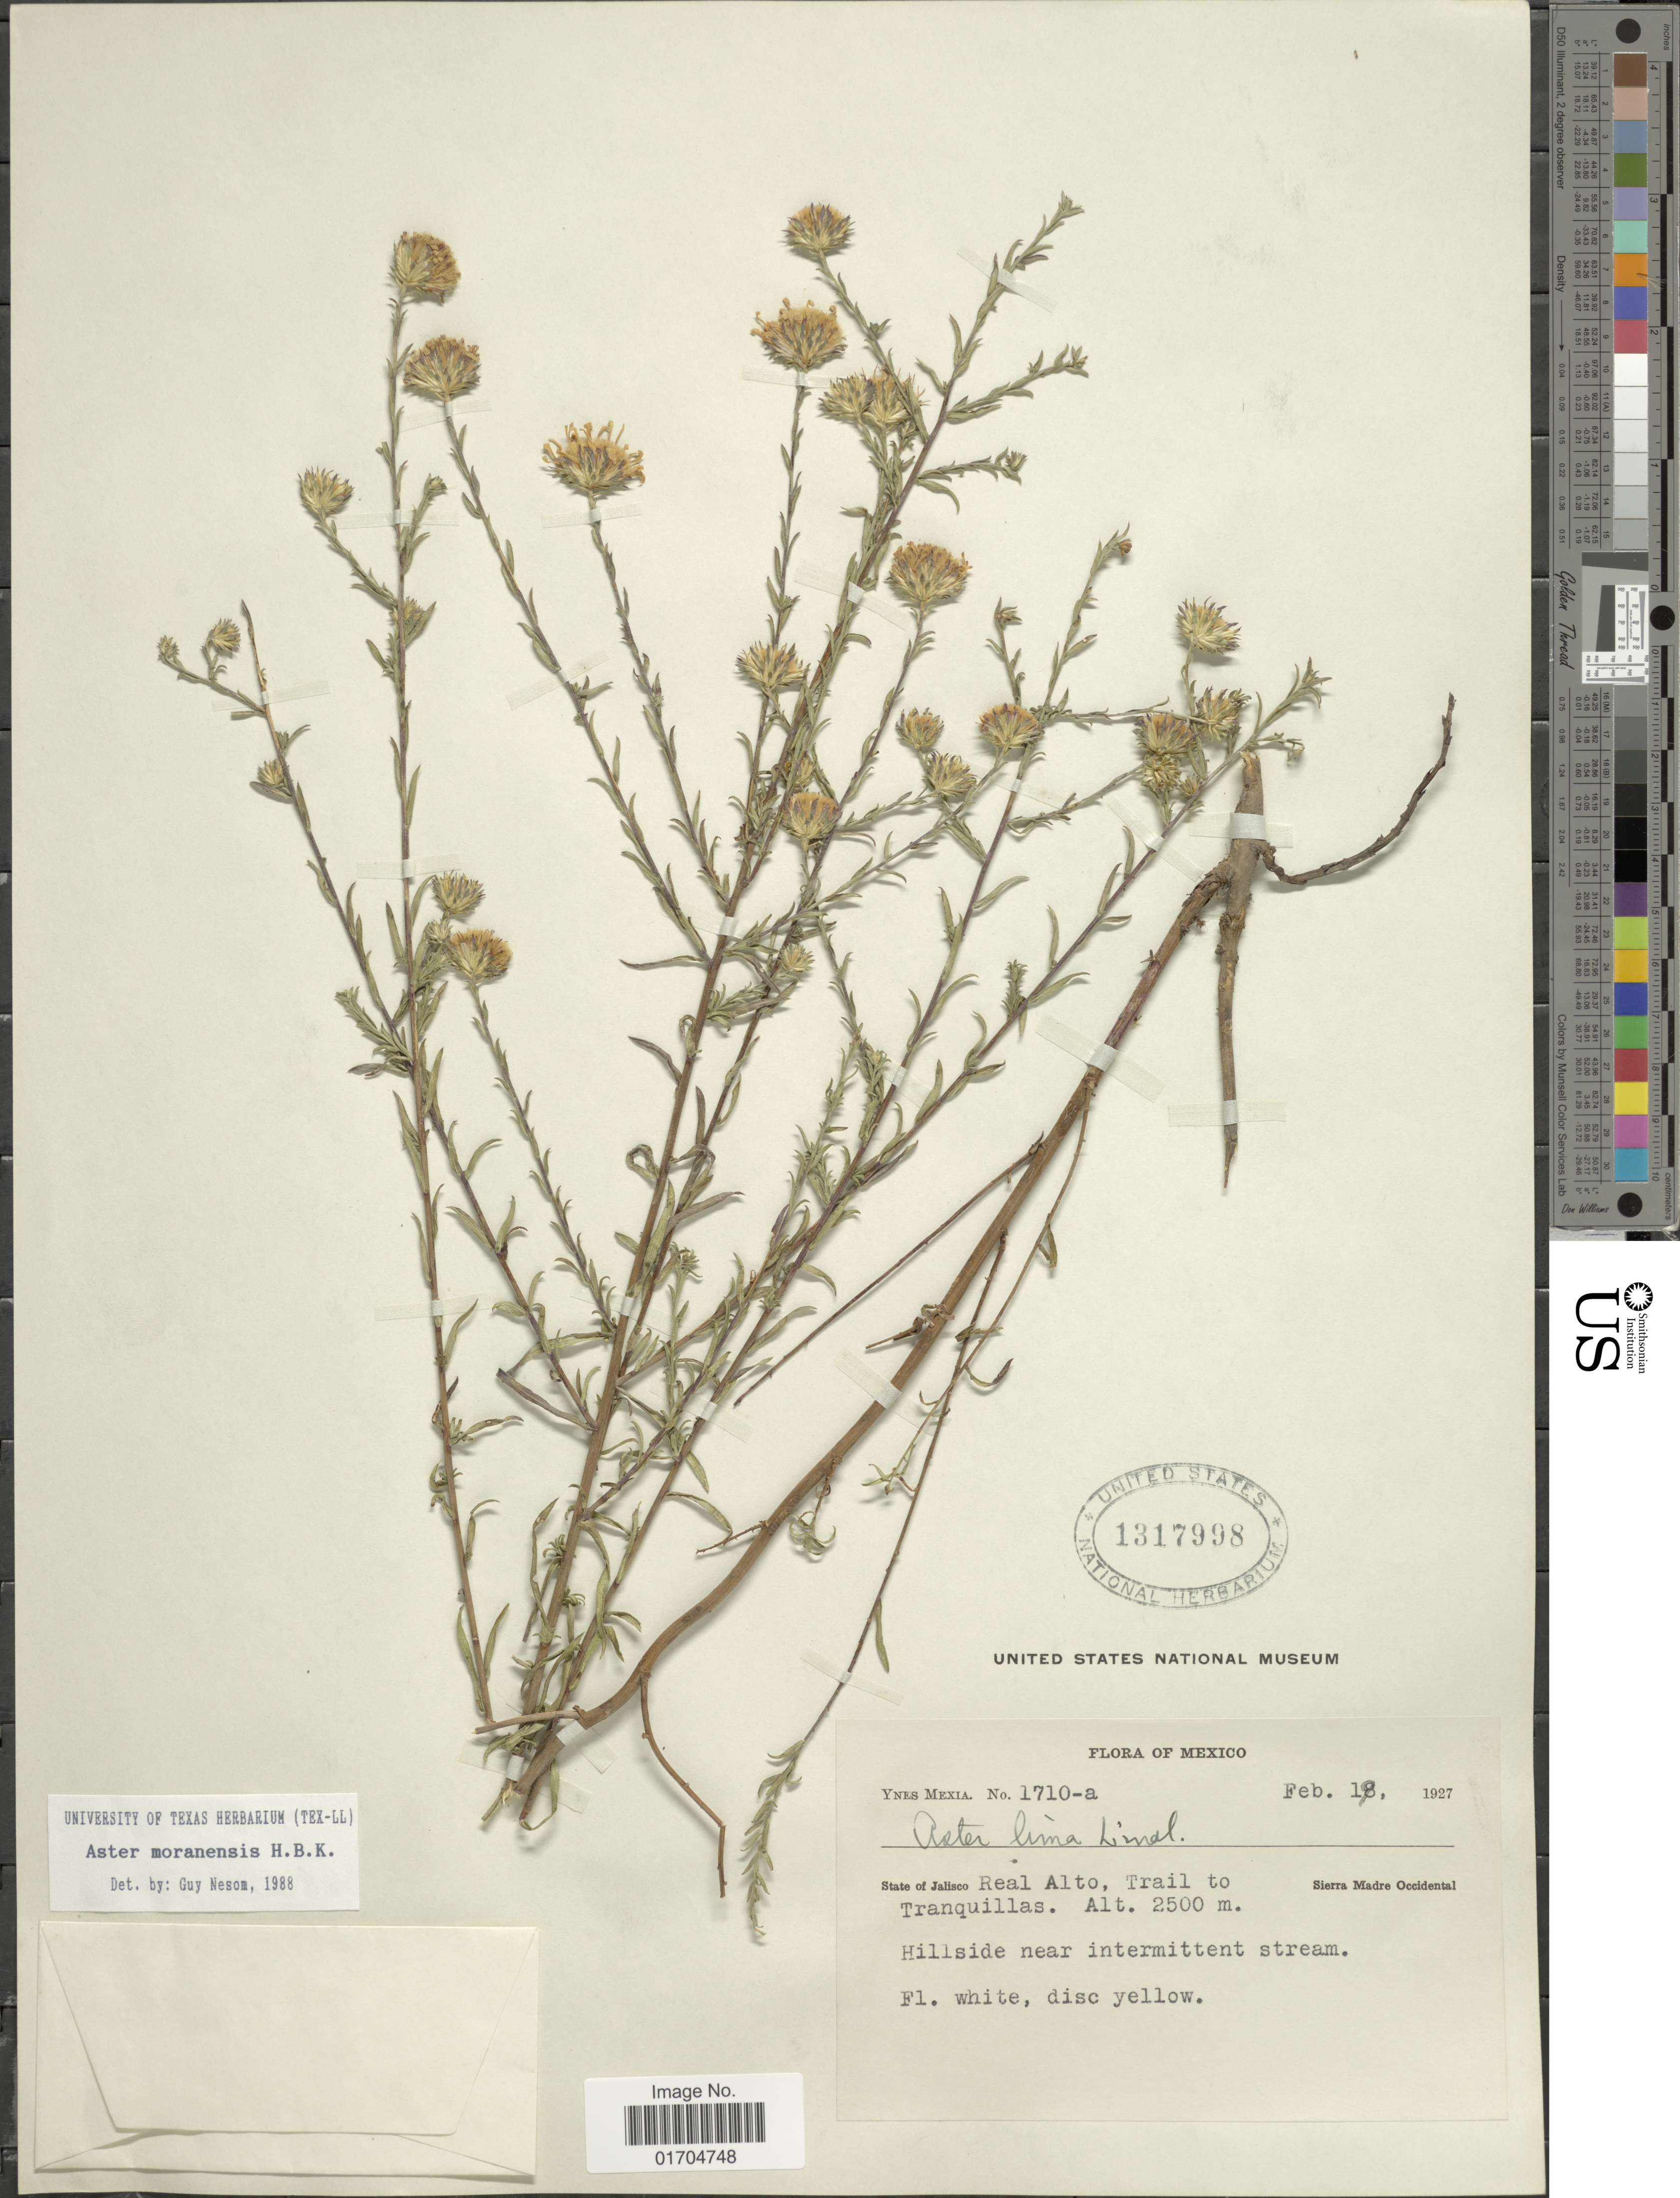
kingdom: Plantae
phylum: Tracheophyta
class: Magnoliopsida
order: Asterales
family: Asteraceae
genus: Symphyotrichum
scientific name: Symphyotrichum moranense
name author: (Kunth) G.L. Nesom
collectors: Y. Mexia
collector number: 1710-a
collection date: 1927-02-19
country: Mexico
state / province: Jalisco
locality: Real Alto, Tranquillas, Hillside near intermittent stream, Sierra Madre Occidental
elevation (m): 2500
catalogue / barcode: US 1317998